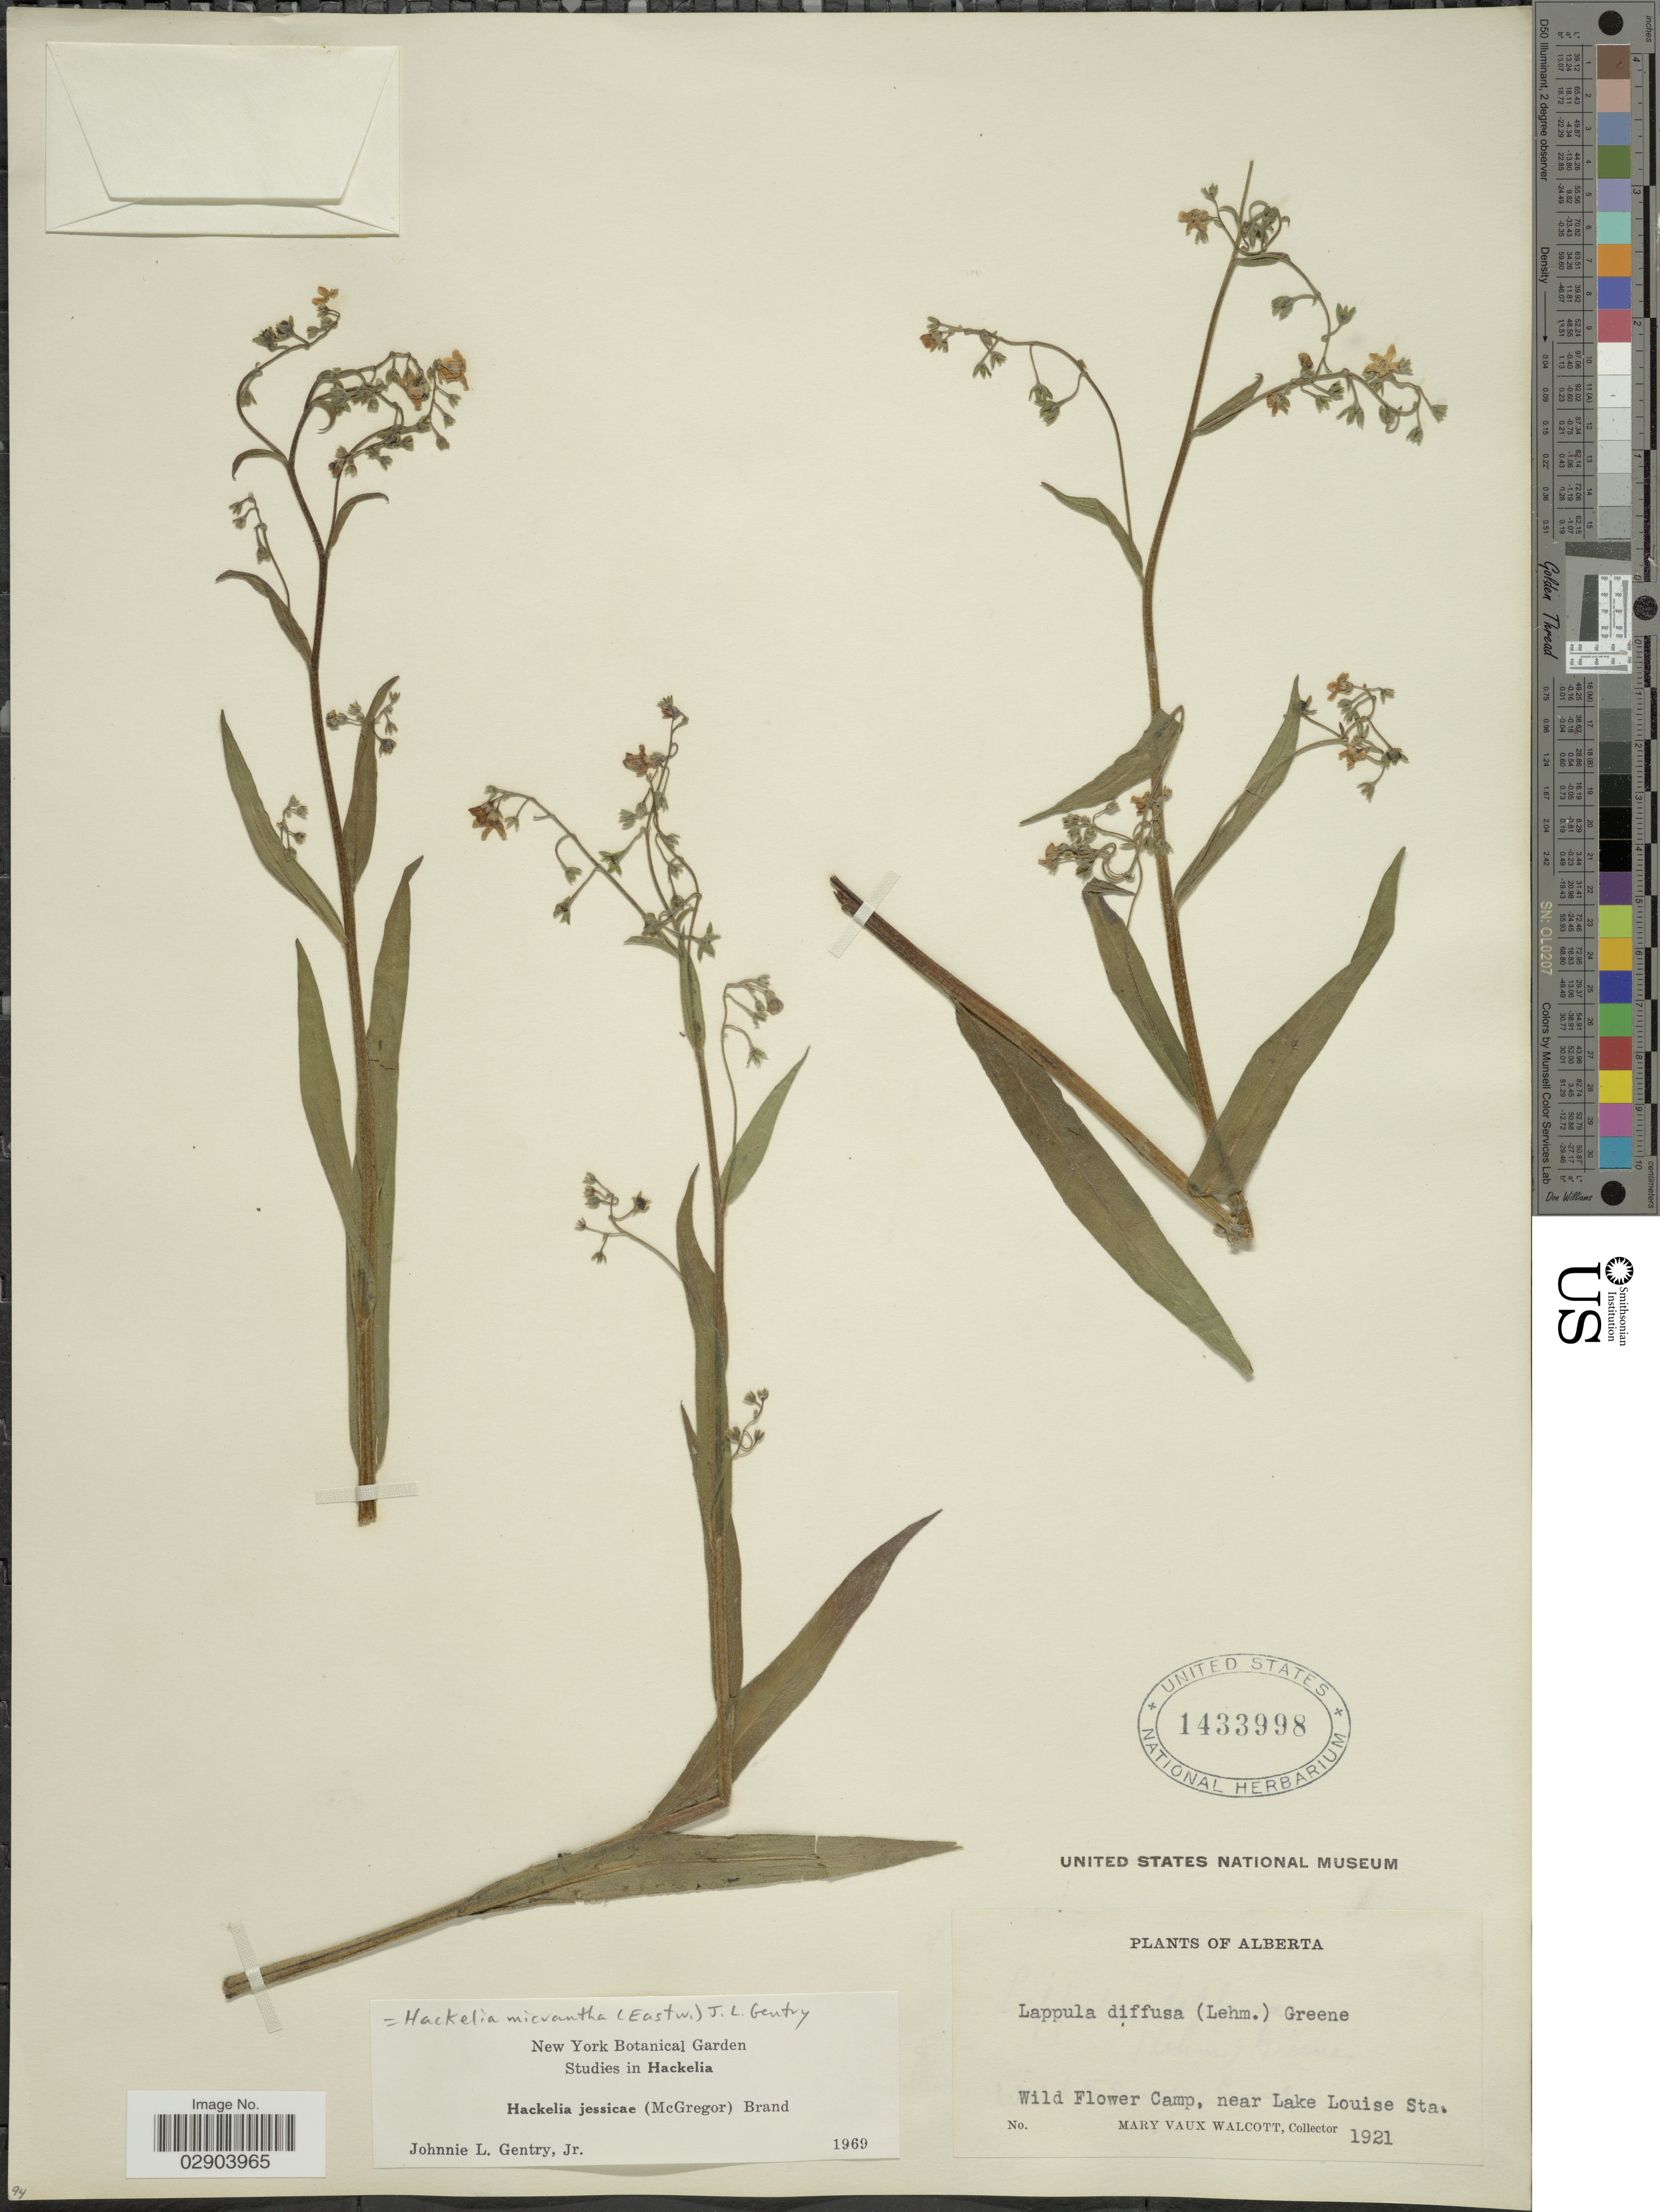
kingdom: Plantae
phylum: Tracheophyta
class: Magnoliopsida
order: Boraginales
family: Boraginaceae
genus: Hackelia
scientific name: Hackelia micrantha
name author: (Eastw.) J.L. Gentry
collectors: M. Walcott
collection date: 1921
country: Canada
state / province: Alberta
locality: Wild Flower Camp, near Lake Louise Sta.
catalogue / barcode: US 1433998